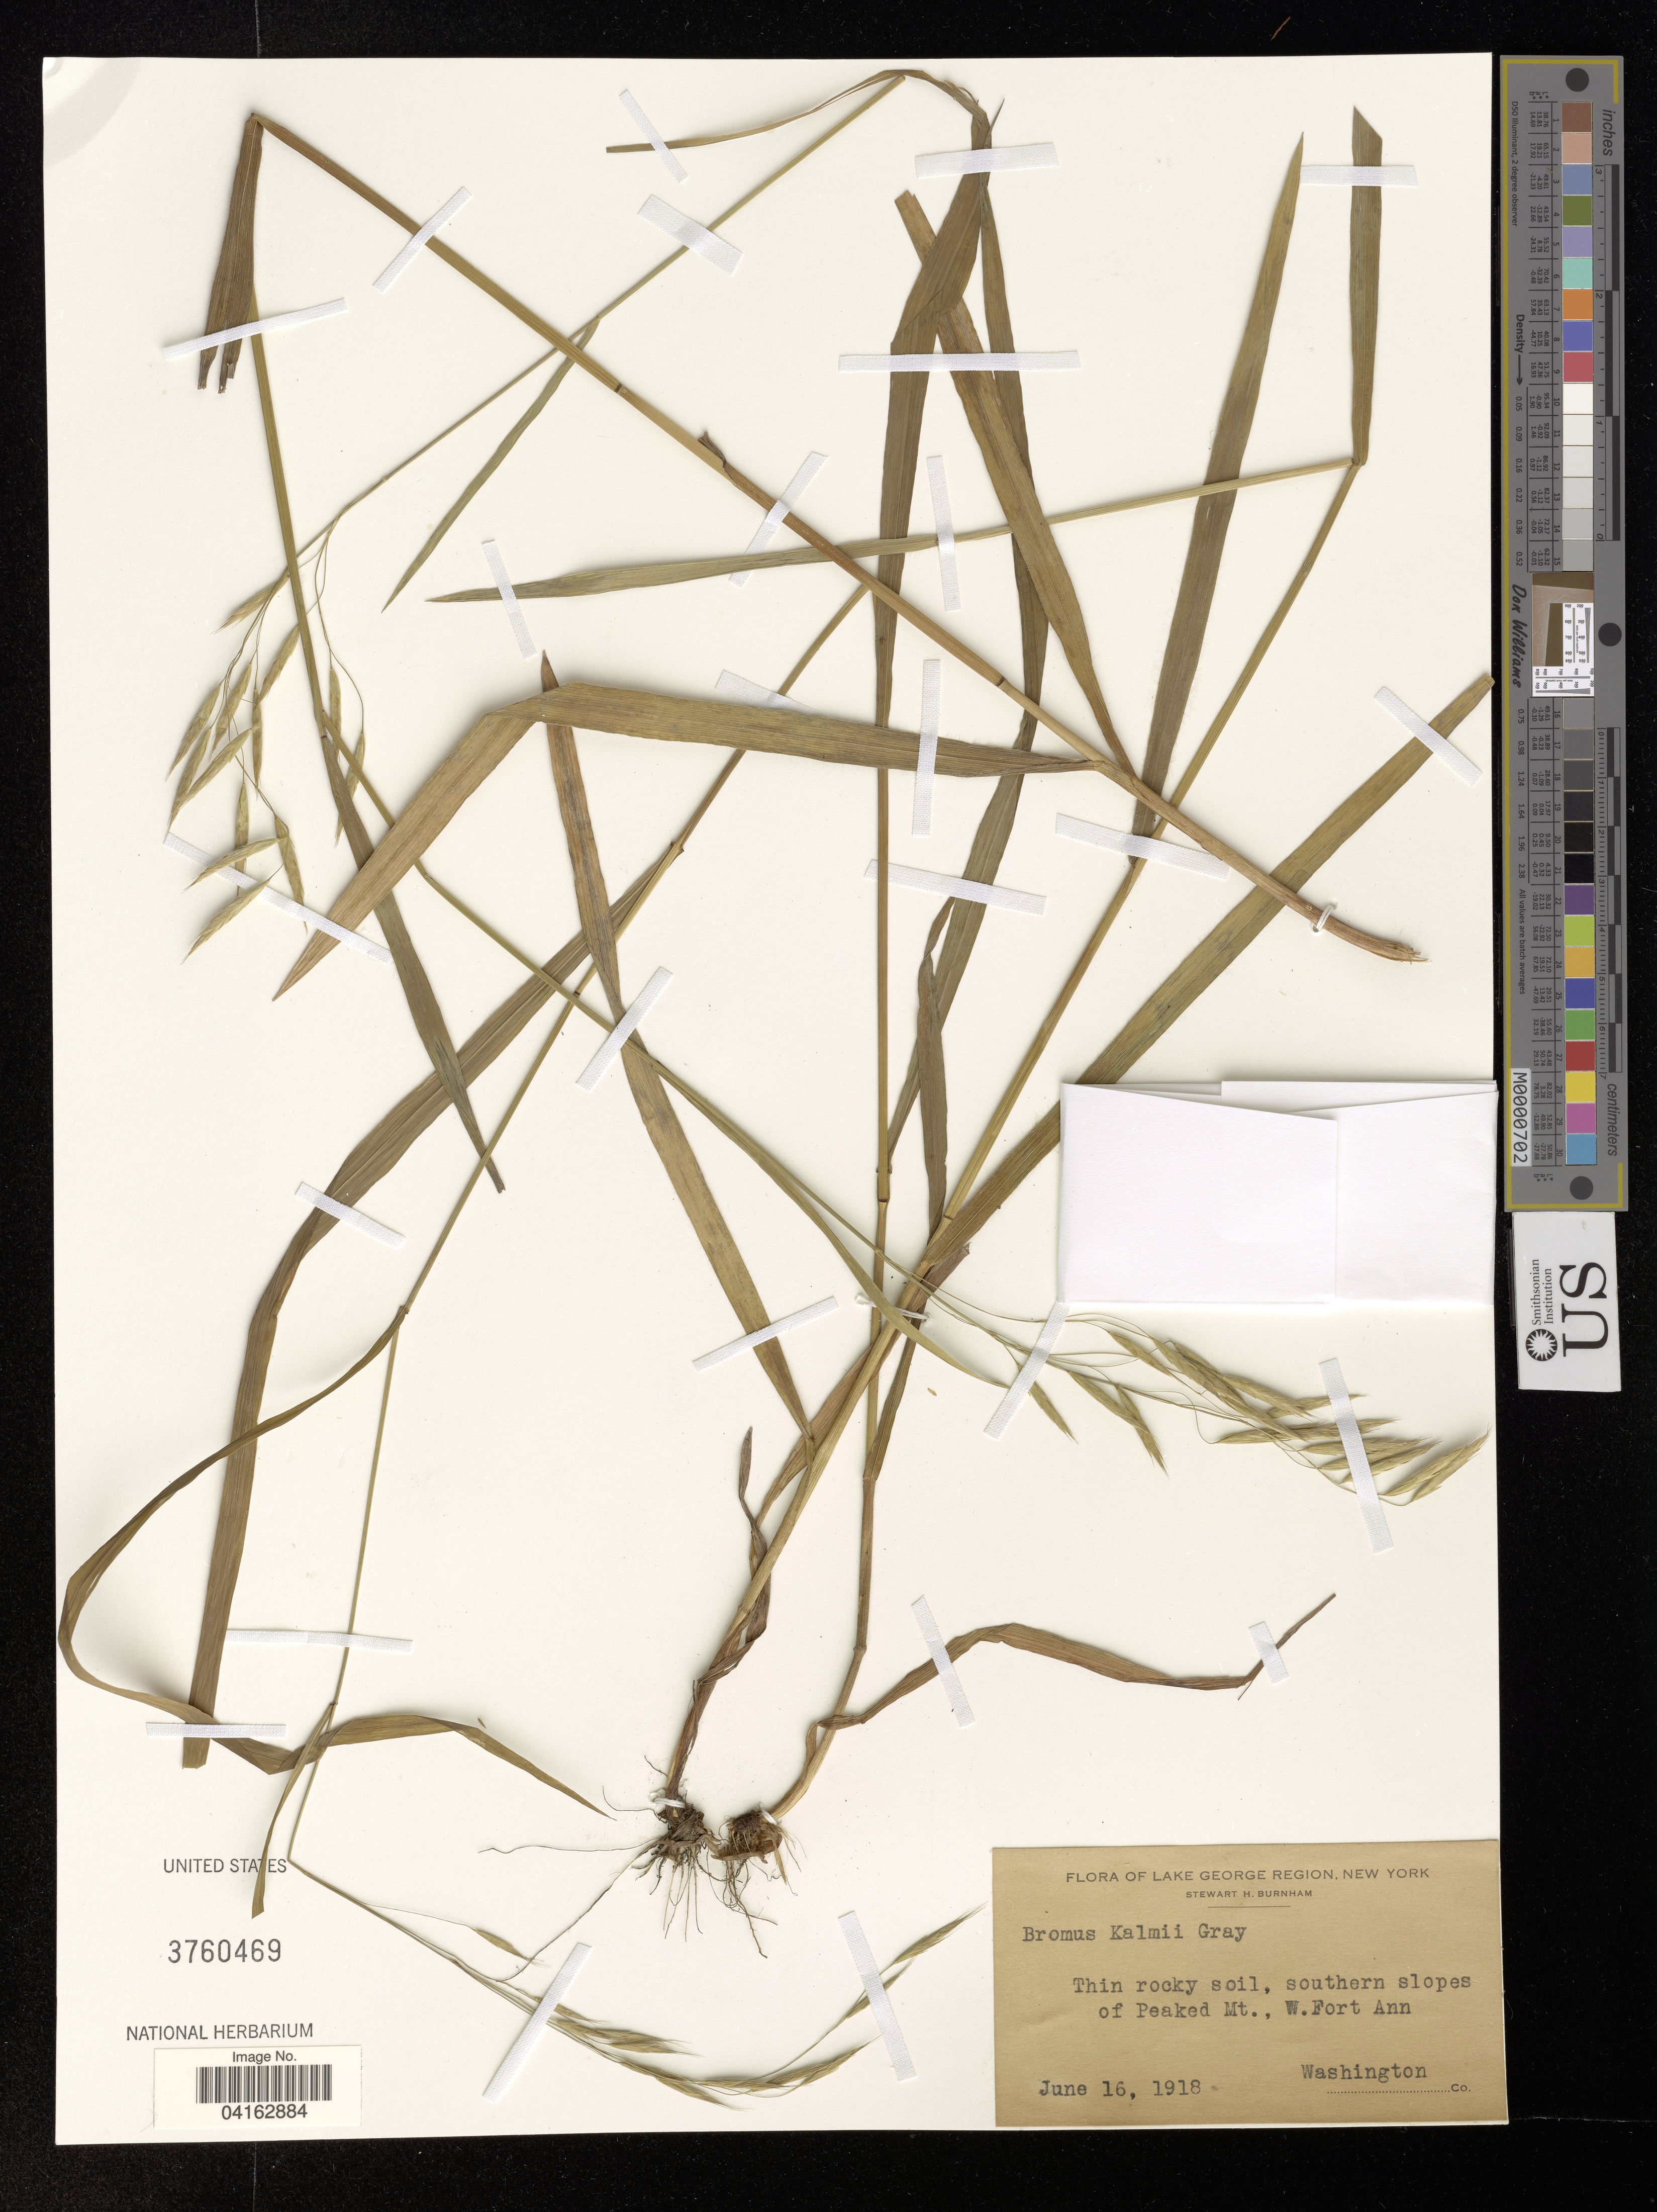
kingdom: Plantae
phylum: Tracheophyta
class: Liliopsida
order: Poales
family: Poaceae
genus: Bromus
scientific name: Bromus kalmii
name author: A. Gray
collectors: S. Burnham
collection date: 1918-06-16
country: United States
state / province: New York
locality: Lake George Region. Southern slopes of Peaked Mt., W. Fort Ann. Washington Co.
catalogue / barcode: US 3760469